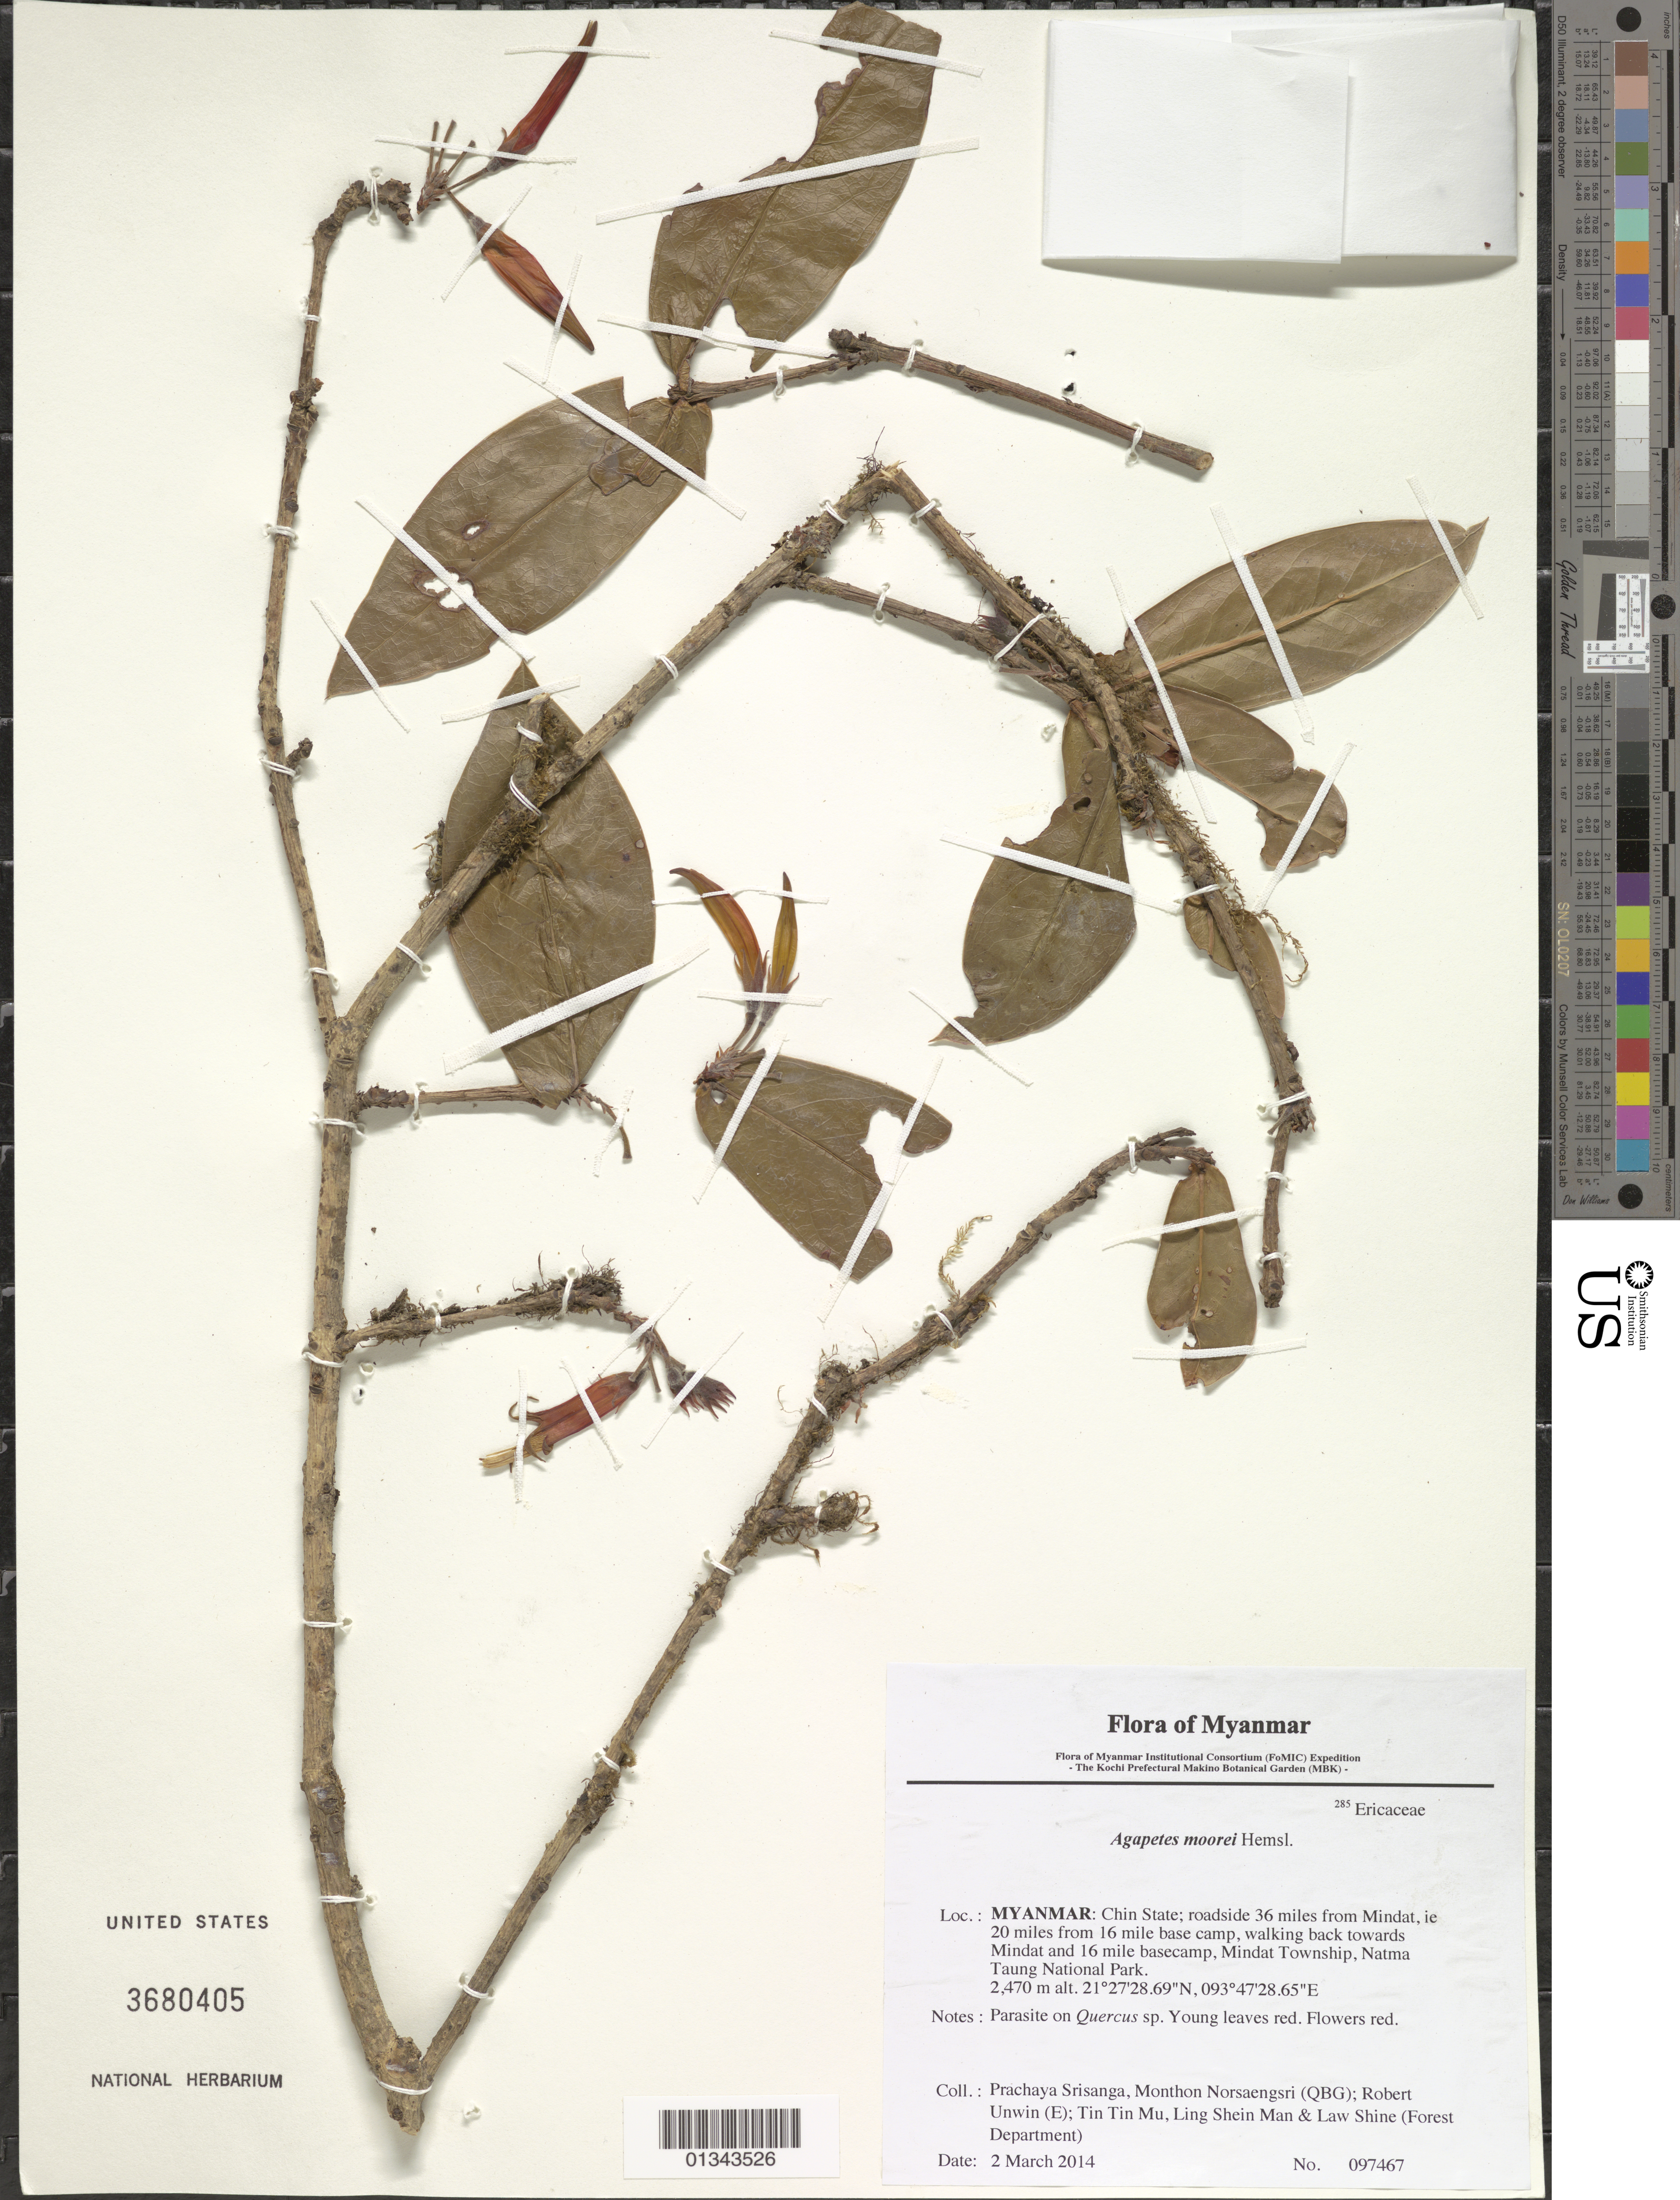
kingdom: Plantae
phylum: Tracheophyta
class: Magnoliopsida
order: Ericales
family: Ericaceae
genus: Agapetes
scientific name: Agapetes moorei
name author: Hemsl.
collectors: P. Srisanga, M. Norsaengsri, R. Unwin, Tin Tin Mu, Ling Shein Man & L. Shine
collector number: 97467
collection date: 2014-03-02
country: Myanmar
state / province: Chin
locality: Roadside 36 miles from Mindat, ie 20 miles from 16 mile base camp, walking back towards Mindat and 16 mile basecamp, Mindat Township, Natma Taung National Park.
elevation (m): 2470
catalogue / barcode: US 3680405